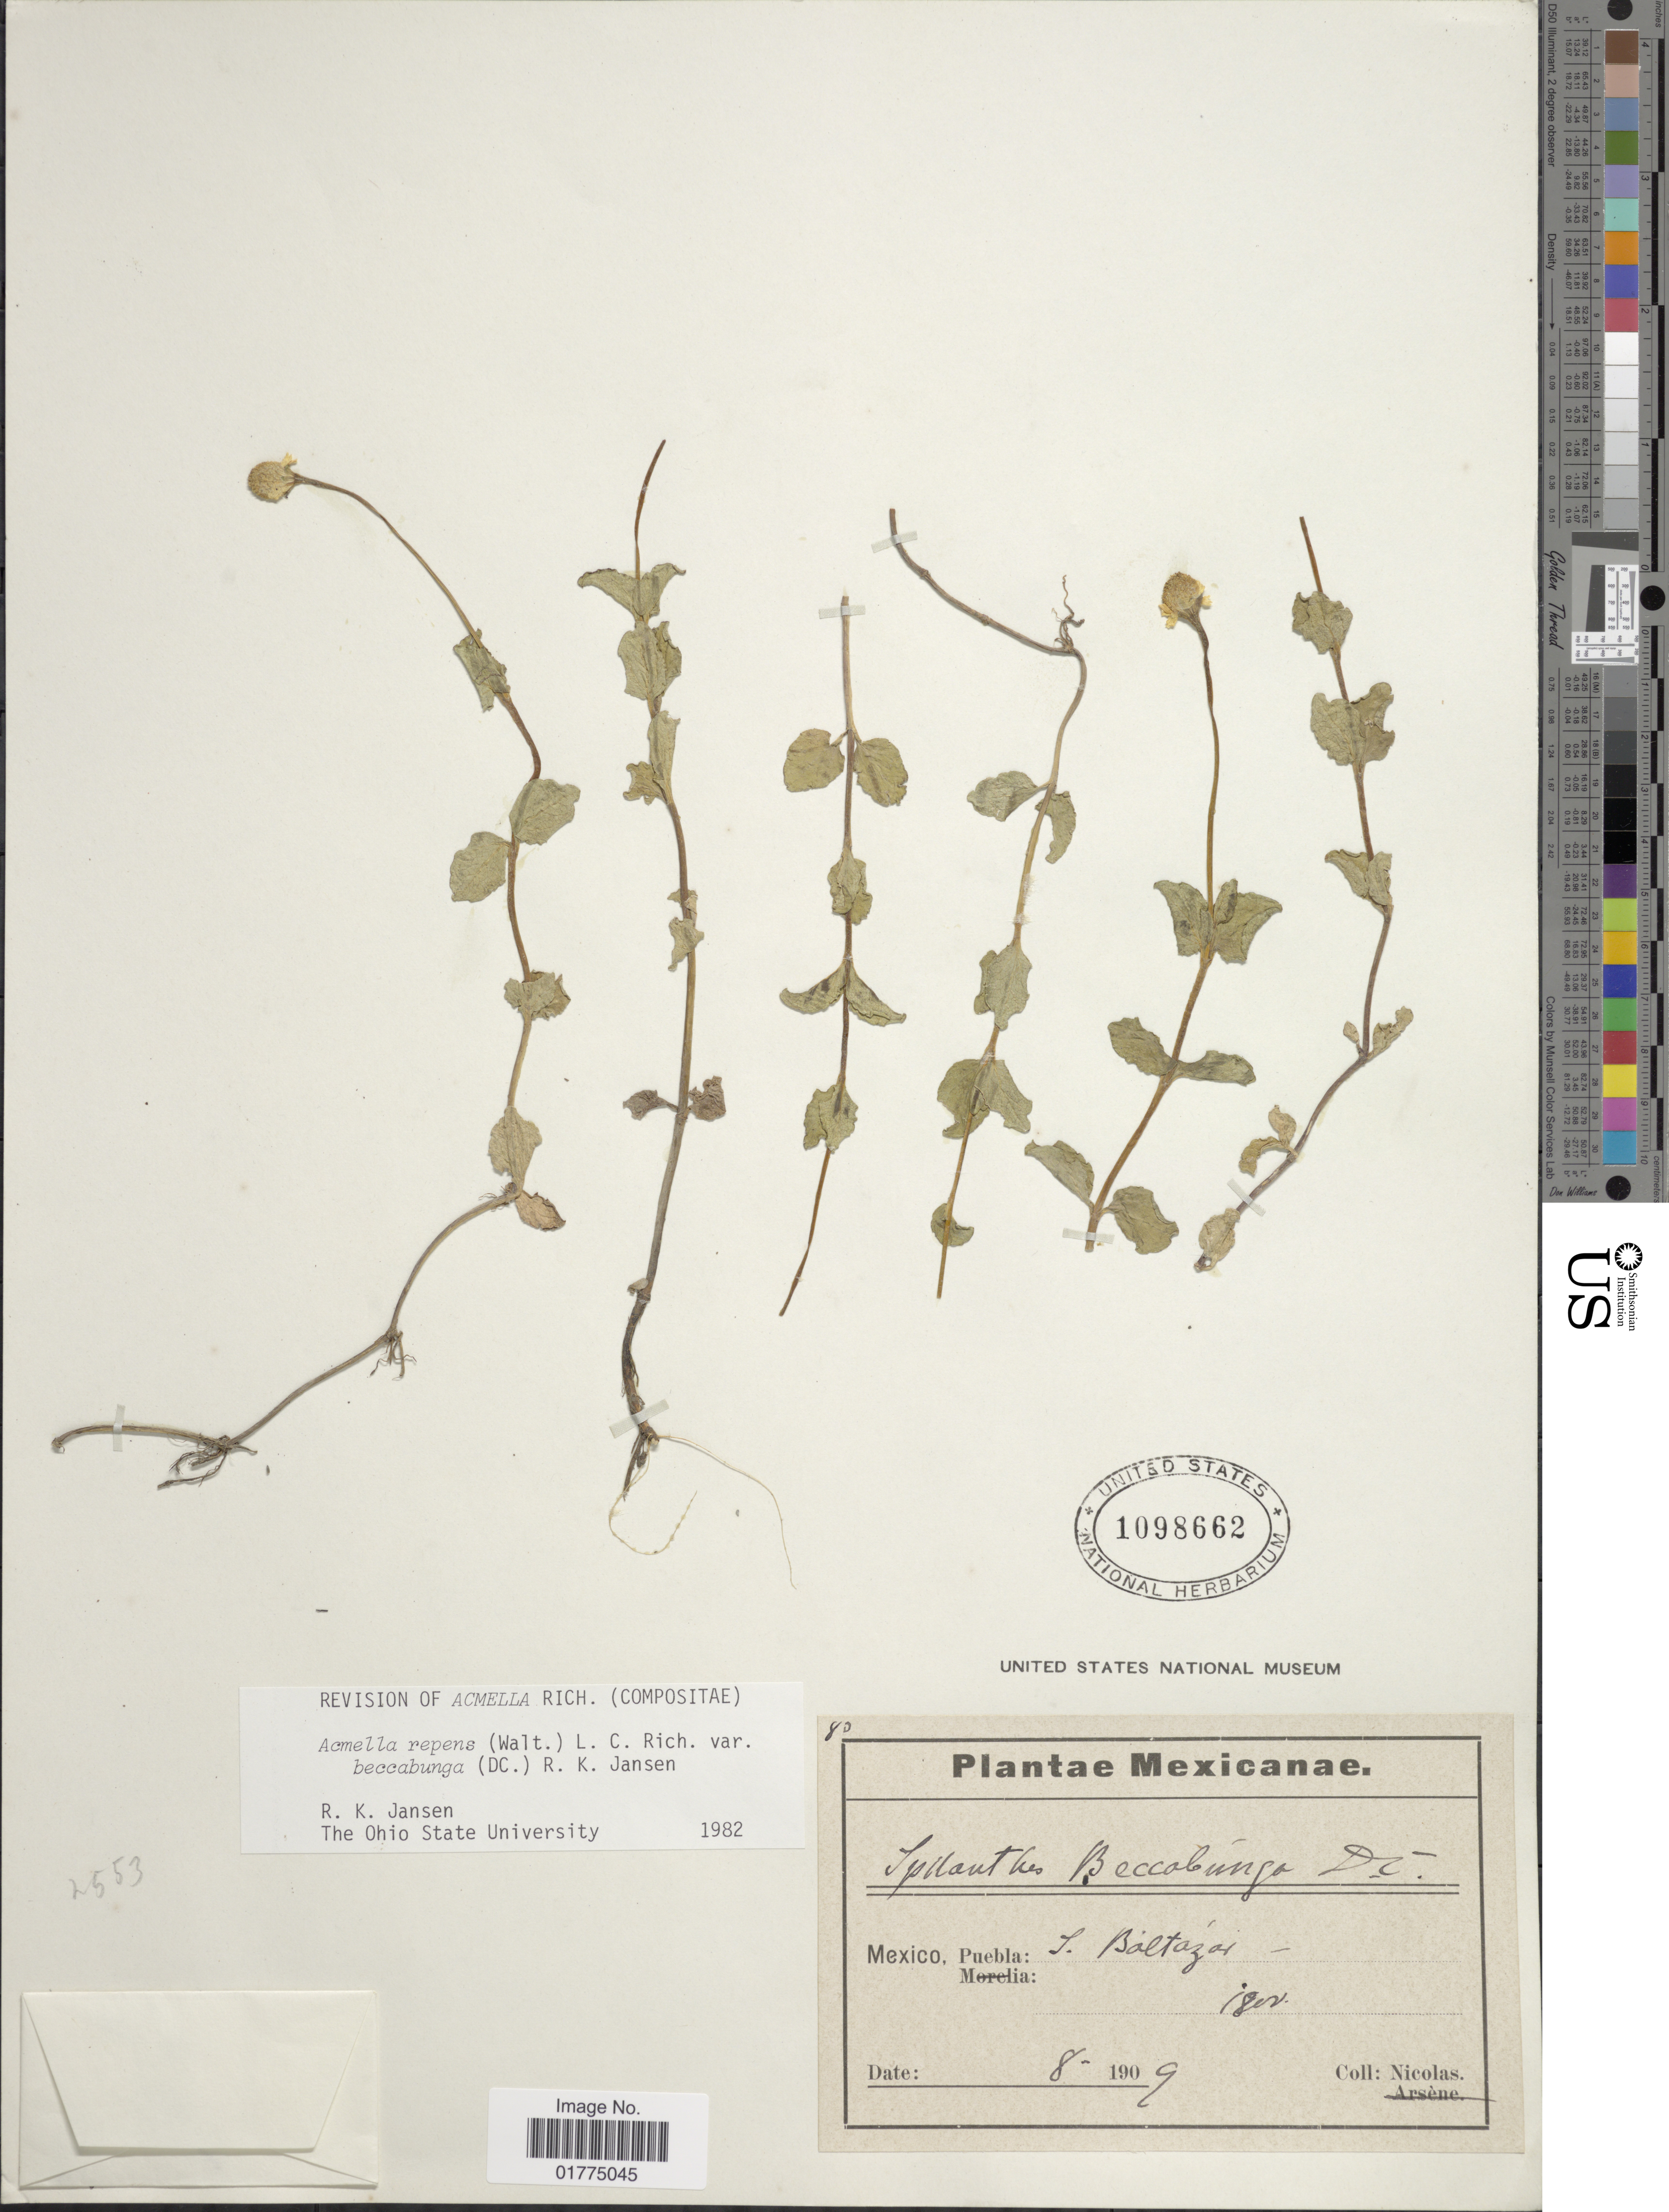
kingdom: Plantae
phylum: Tracheophyta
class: Magnoliopsida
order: Asterales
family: Asteraceae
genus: Acmella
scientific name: Acmella repens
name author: (Walter) Rich.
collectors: -. Nicolas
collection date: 1909-08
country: Mexico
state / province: Puebla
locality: Mexico, Puebla: S. Baltazar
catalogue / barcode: US 1098662